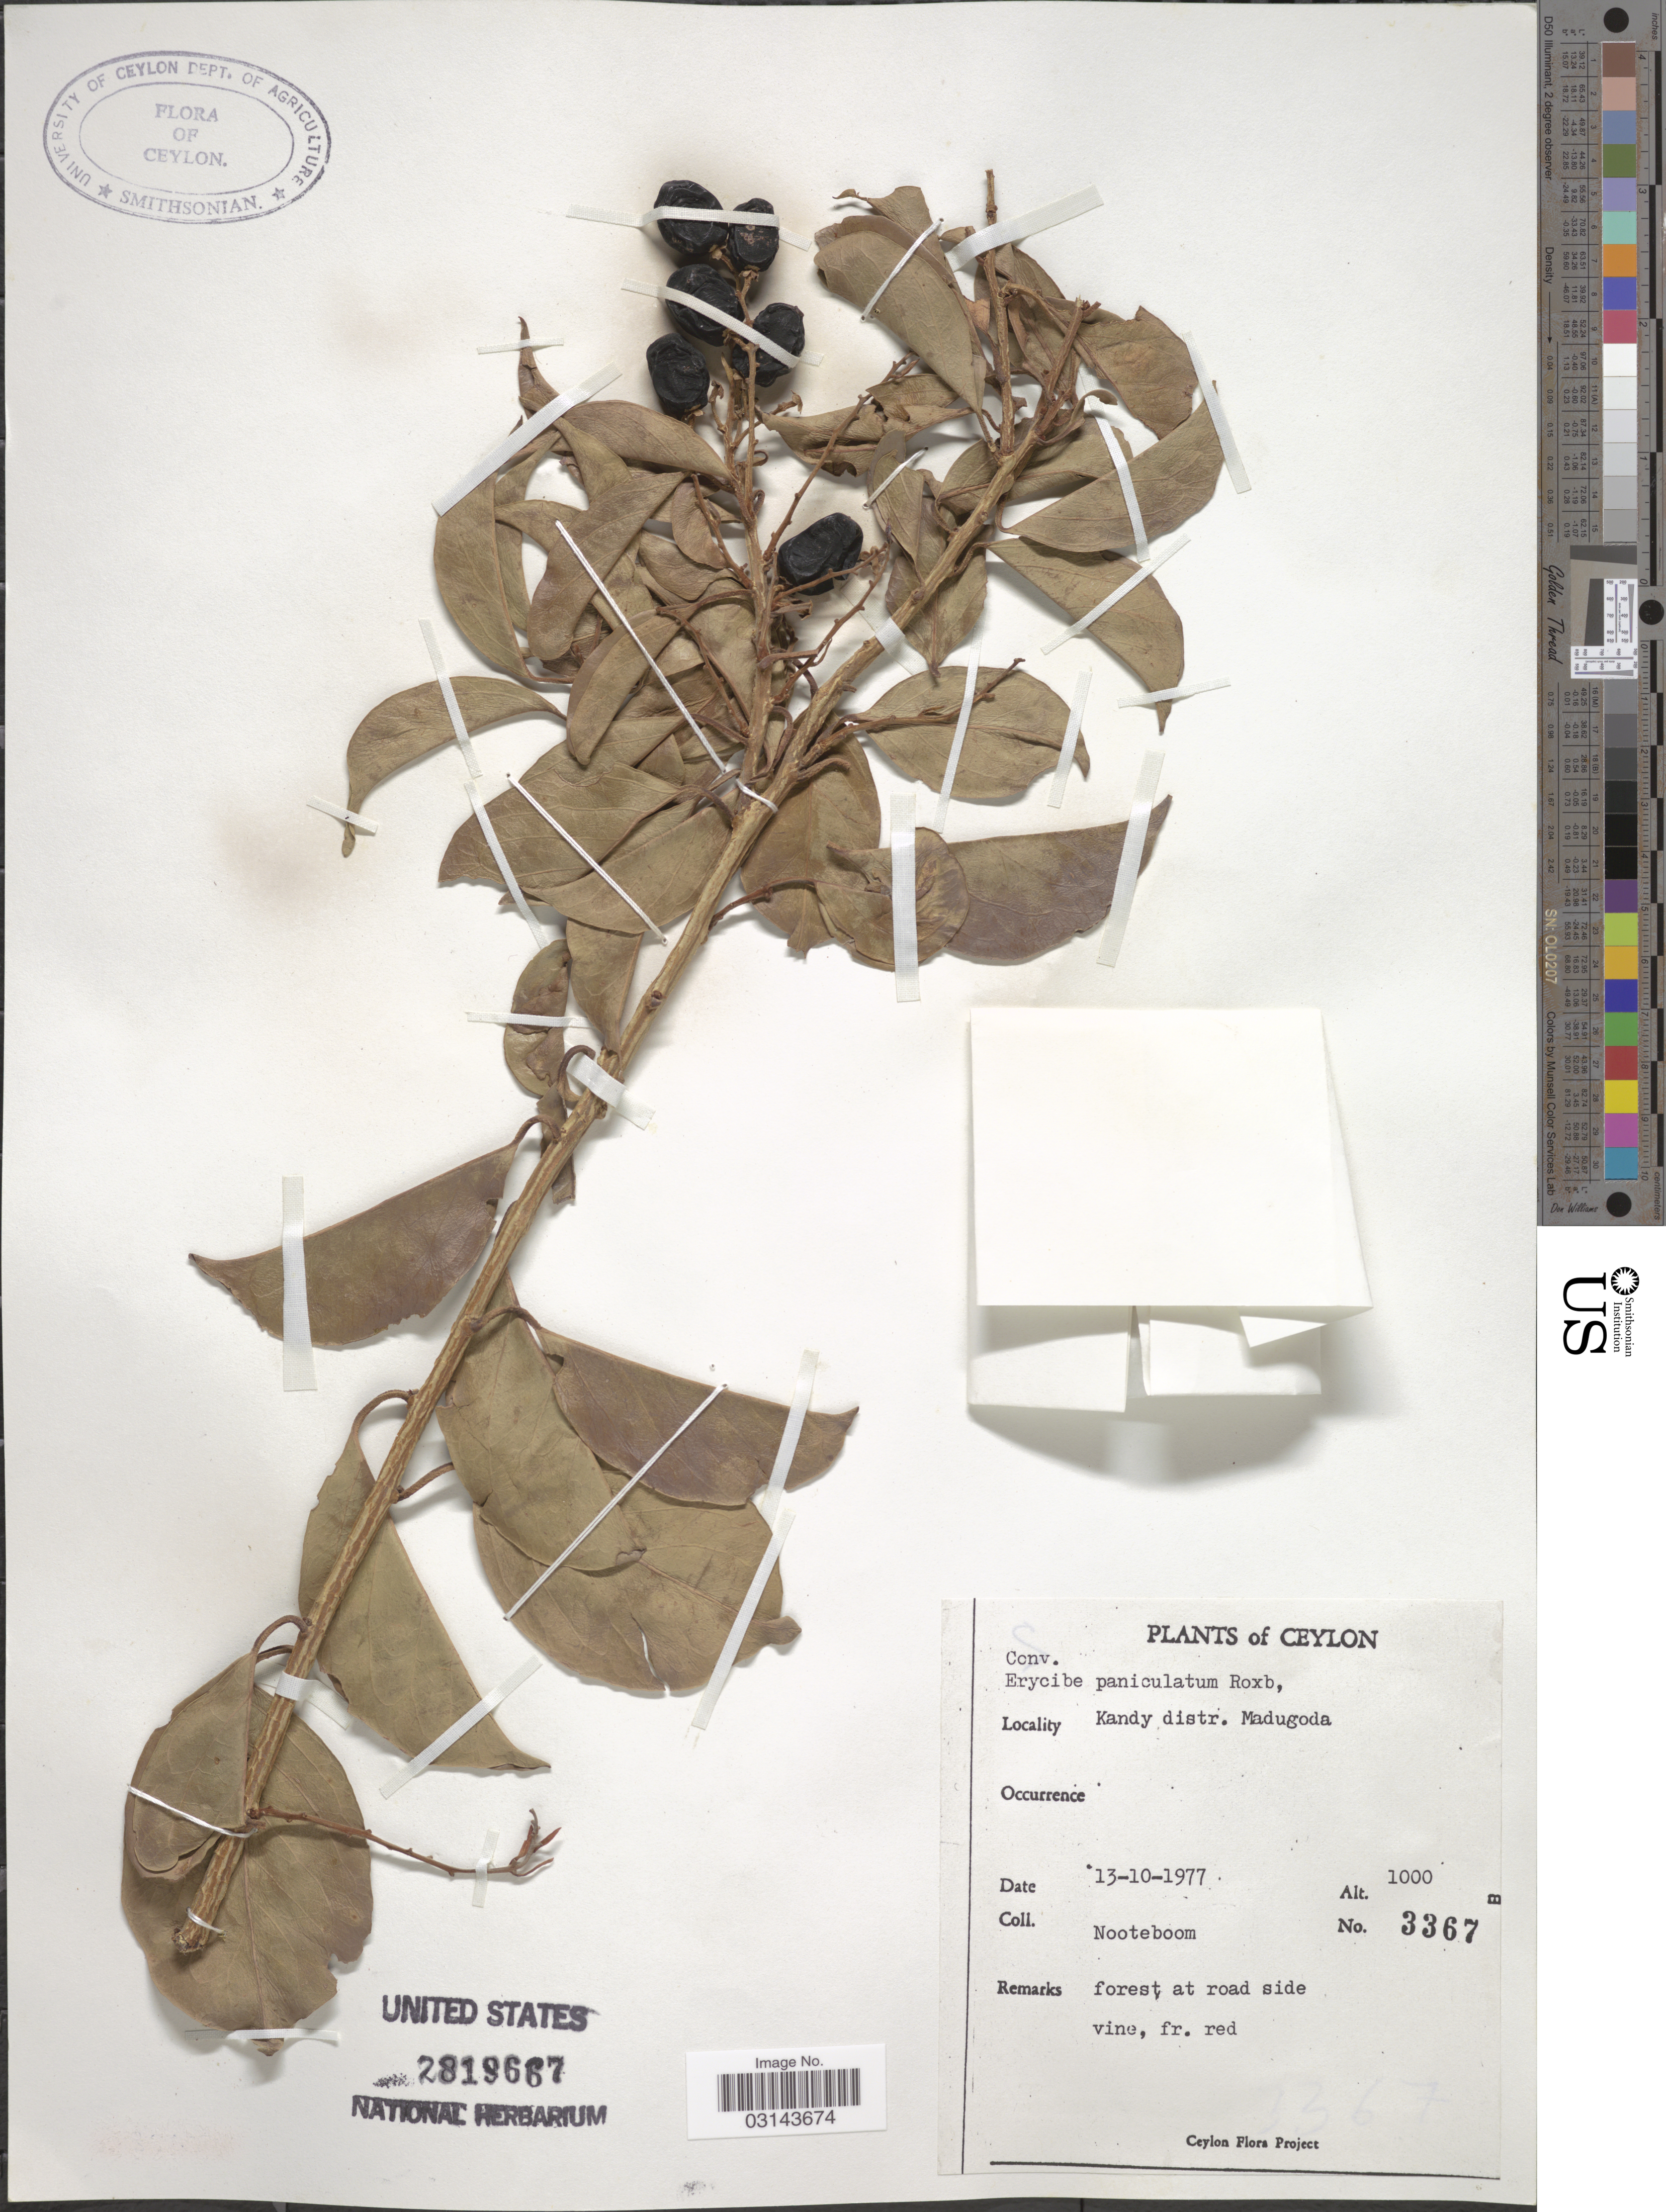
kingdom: Plantae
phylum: Tracheophyta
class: Magnoliopsida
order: Solanales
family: Convolvulaceae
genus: Erycibe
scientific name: Erycibe paniculata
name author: Roxb.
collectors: Nooteboom, --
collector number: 3367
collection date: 1977-10-13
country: Sri Lanka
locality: Ceylon. Kandy distr. Madugoda.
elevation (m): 1000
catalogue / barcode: US 2819667